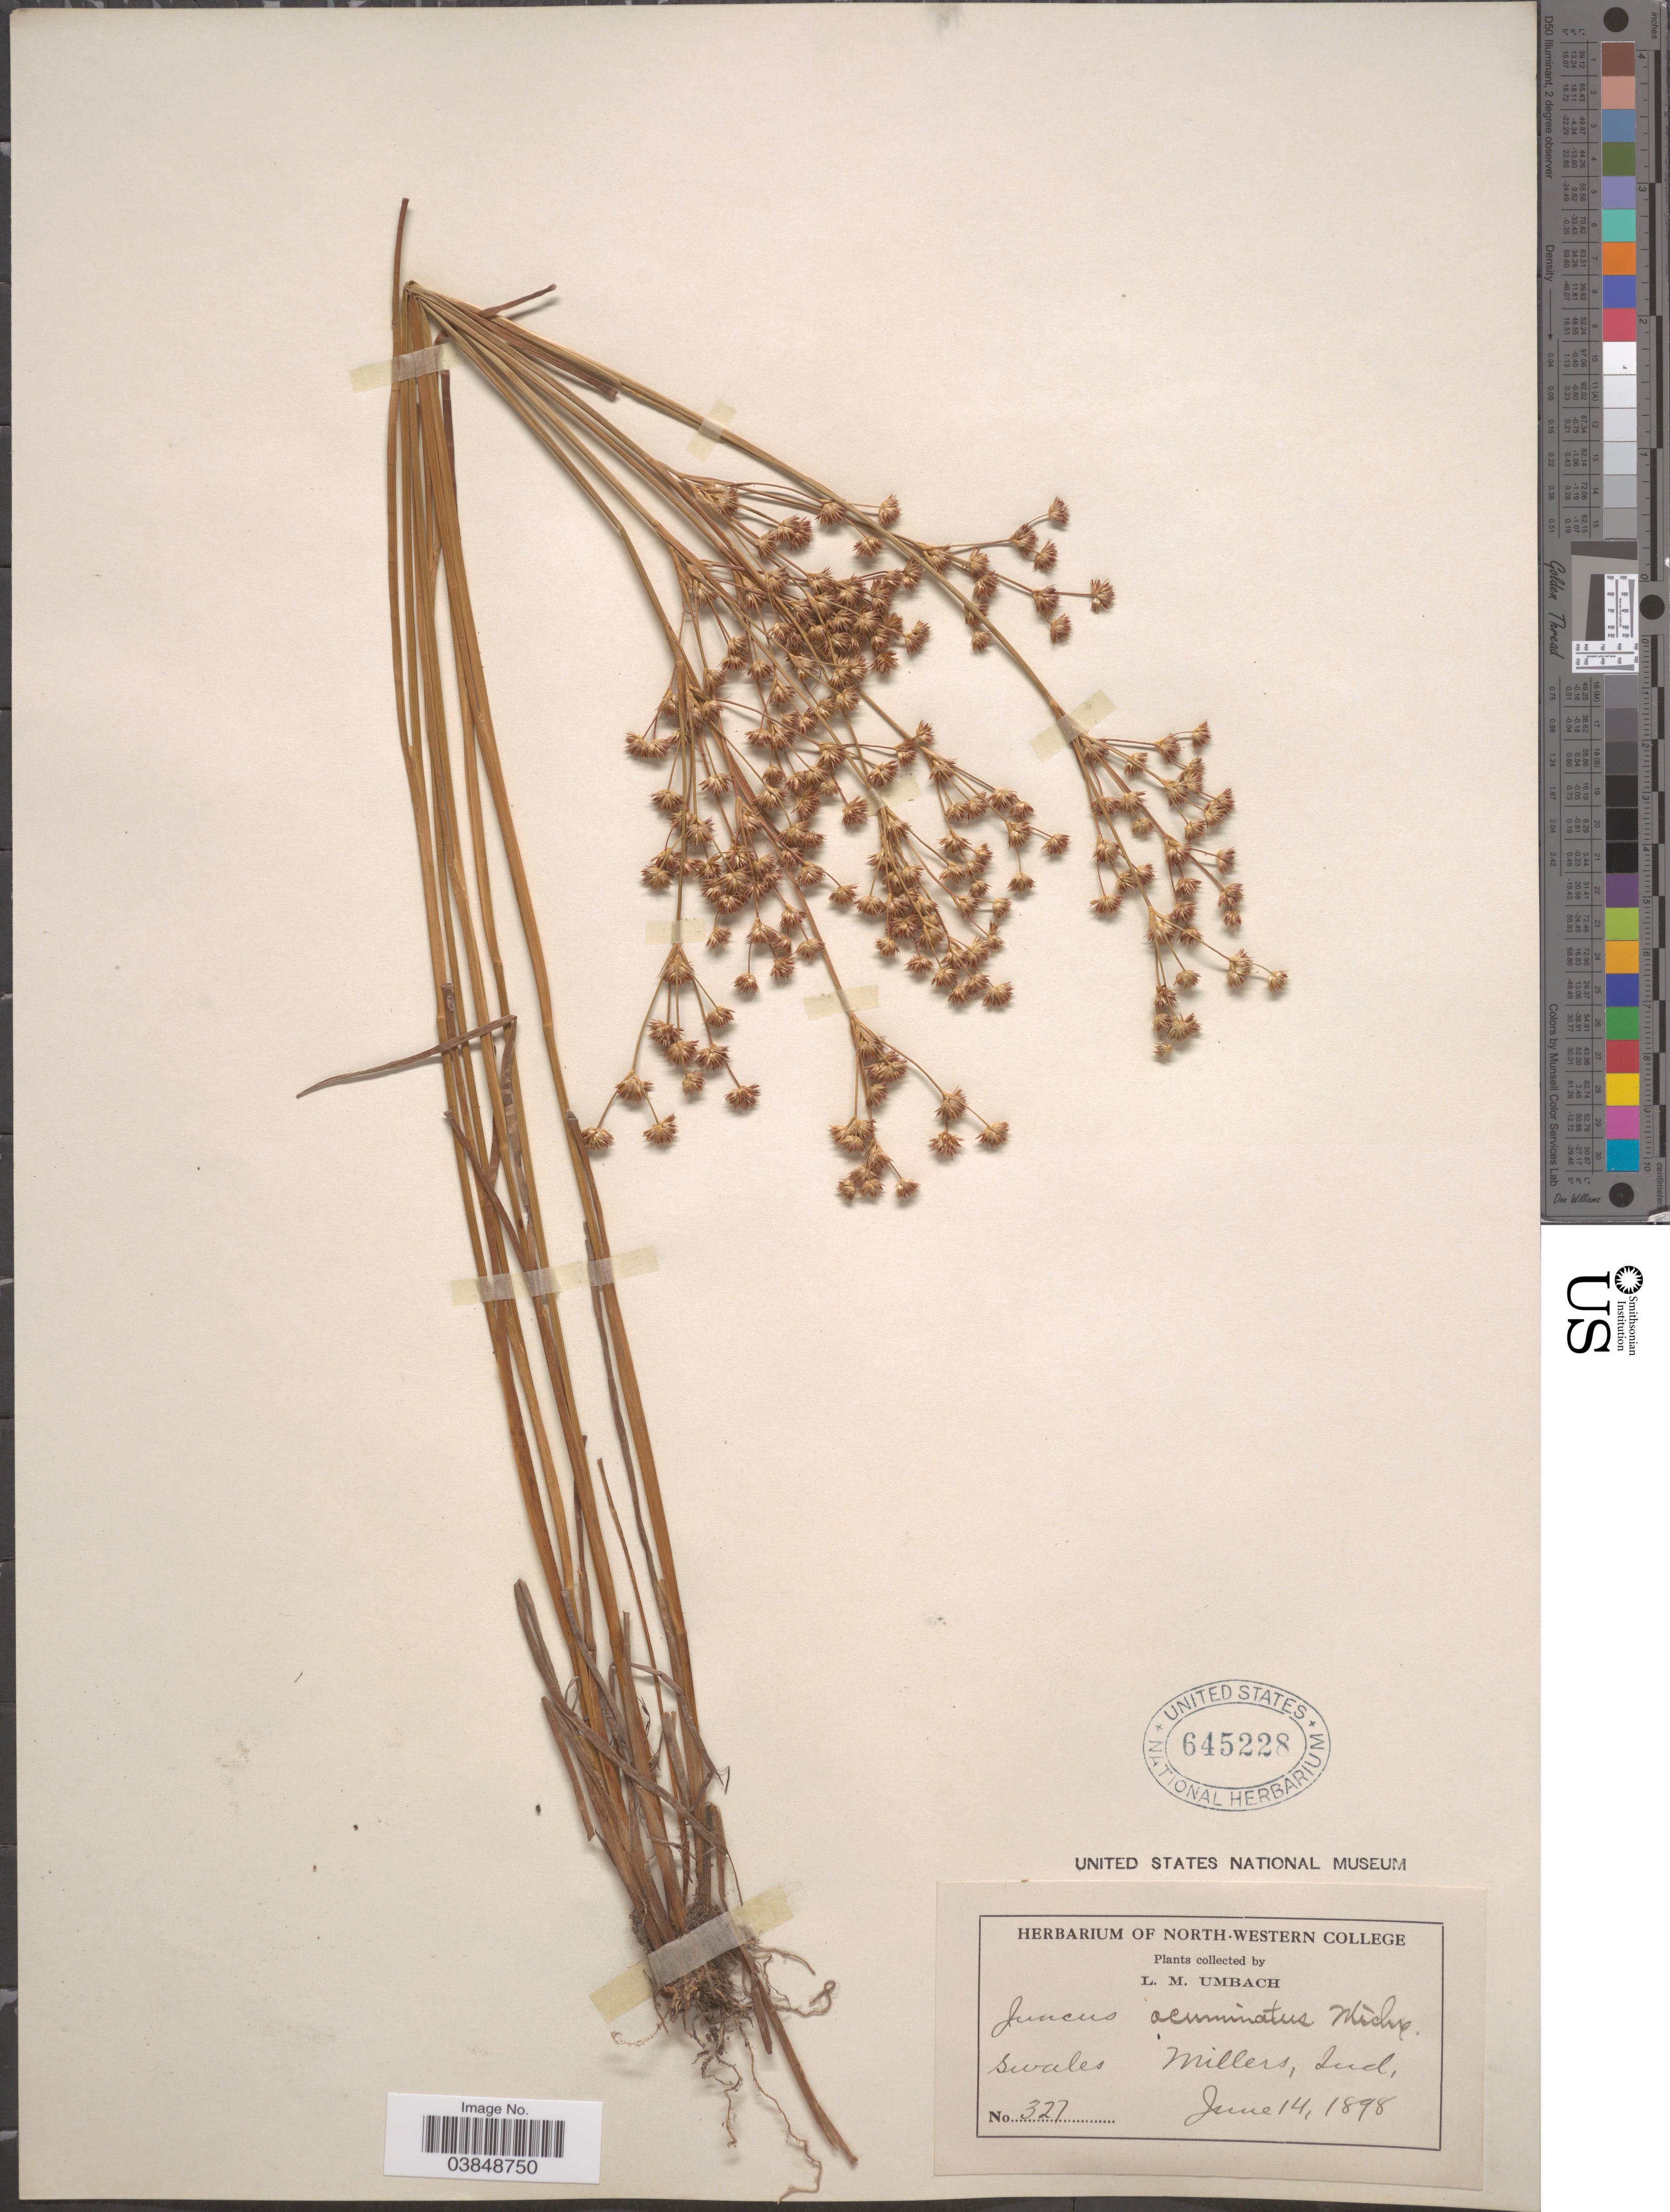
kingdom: Plantae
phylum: Tracheophyta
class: Liliopsida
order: Poales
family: Juncaceae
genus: Juncus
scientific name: Juncus acuminatus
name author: Michx.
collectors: L. M. Umbach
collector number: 327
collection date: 1898-06-14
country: United States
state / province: Indiana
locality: Swales, Millers.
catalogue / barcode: US 645228